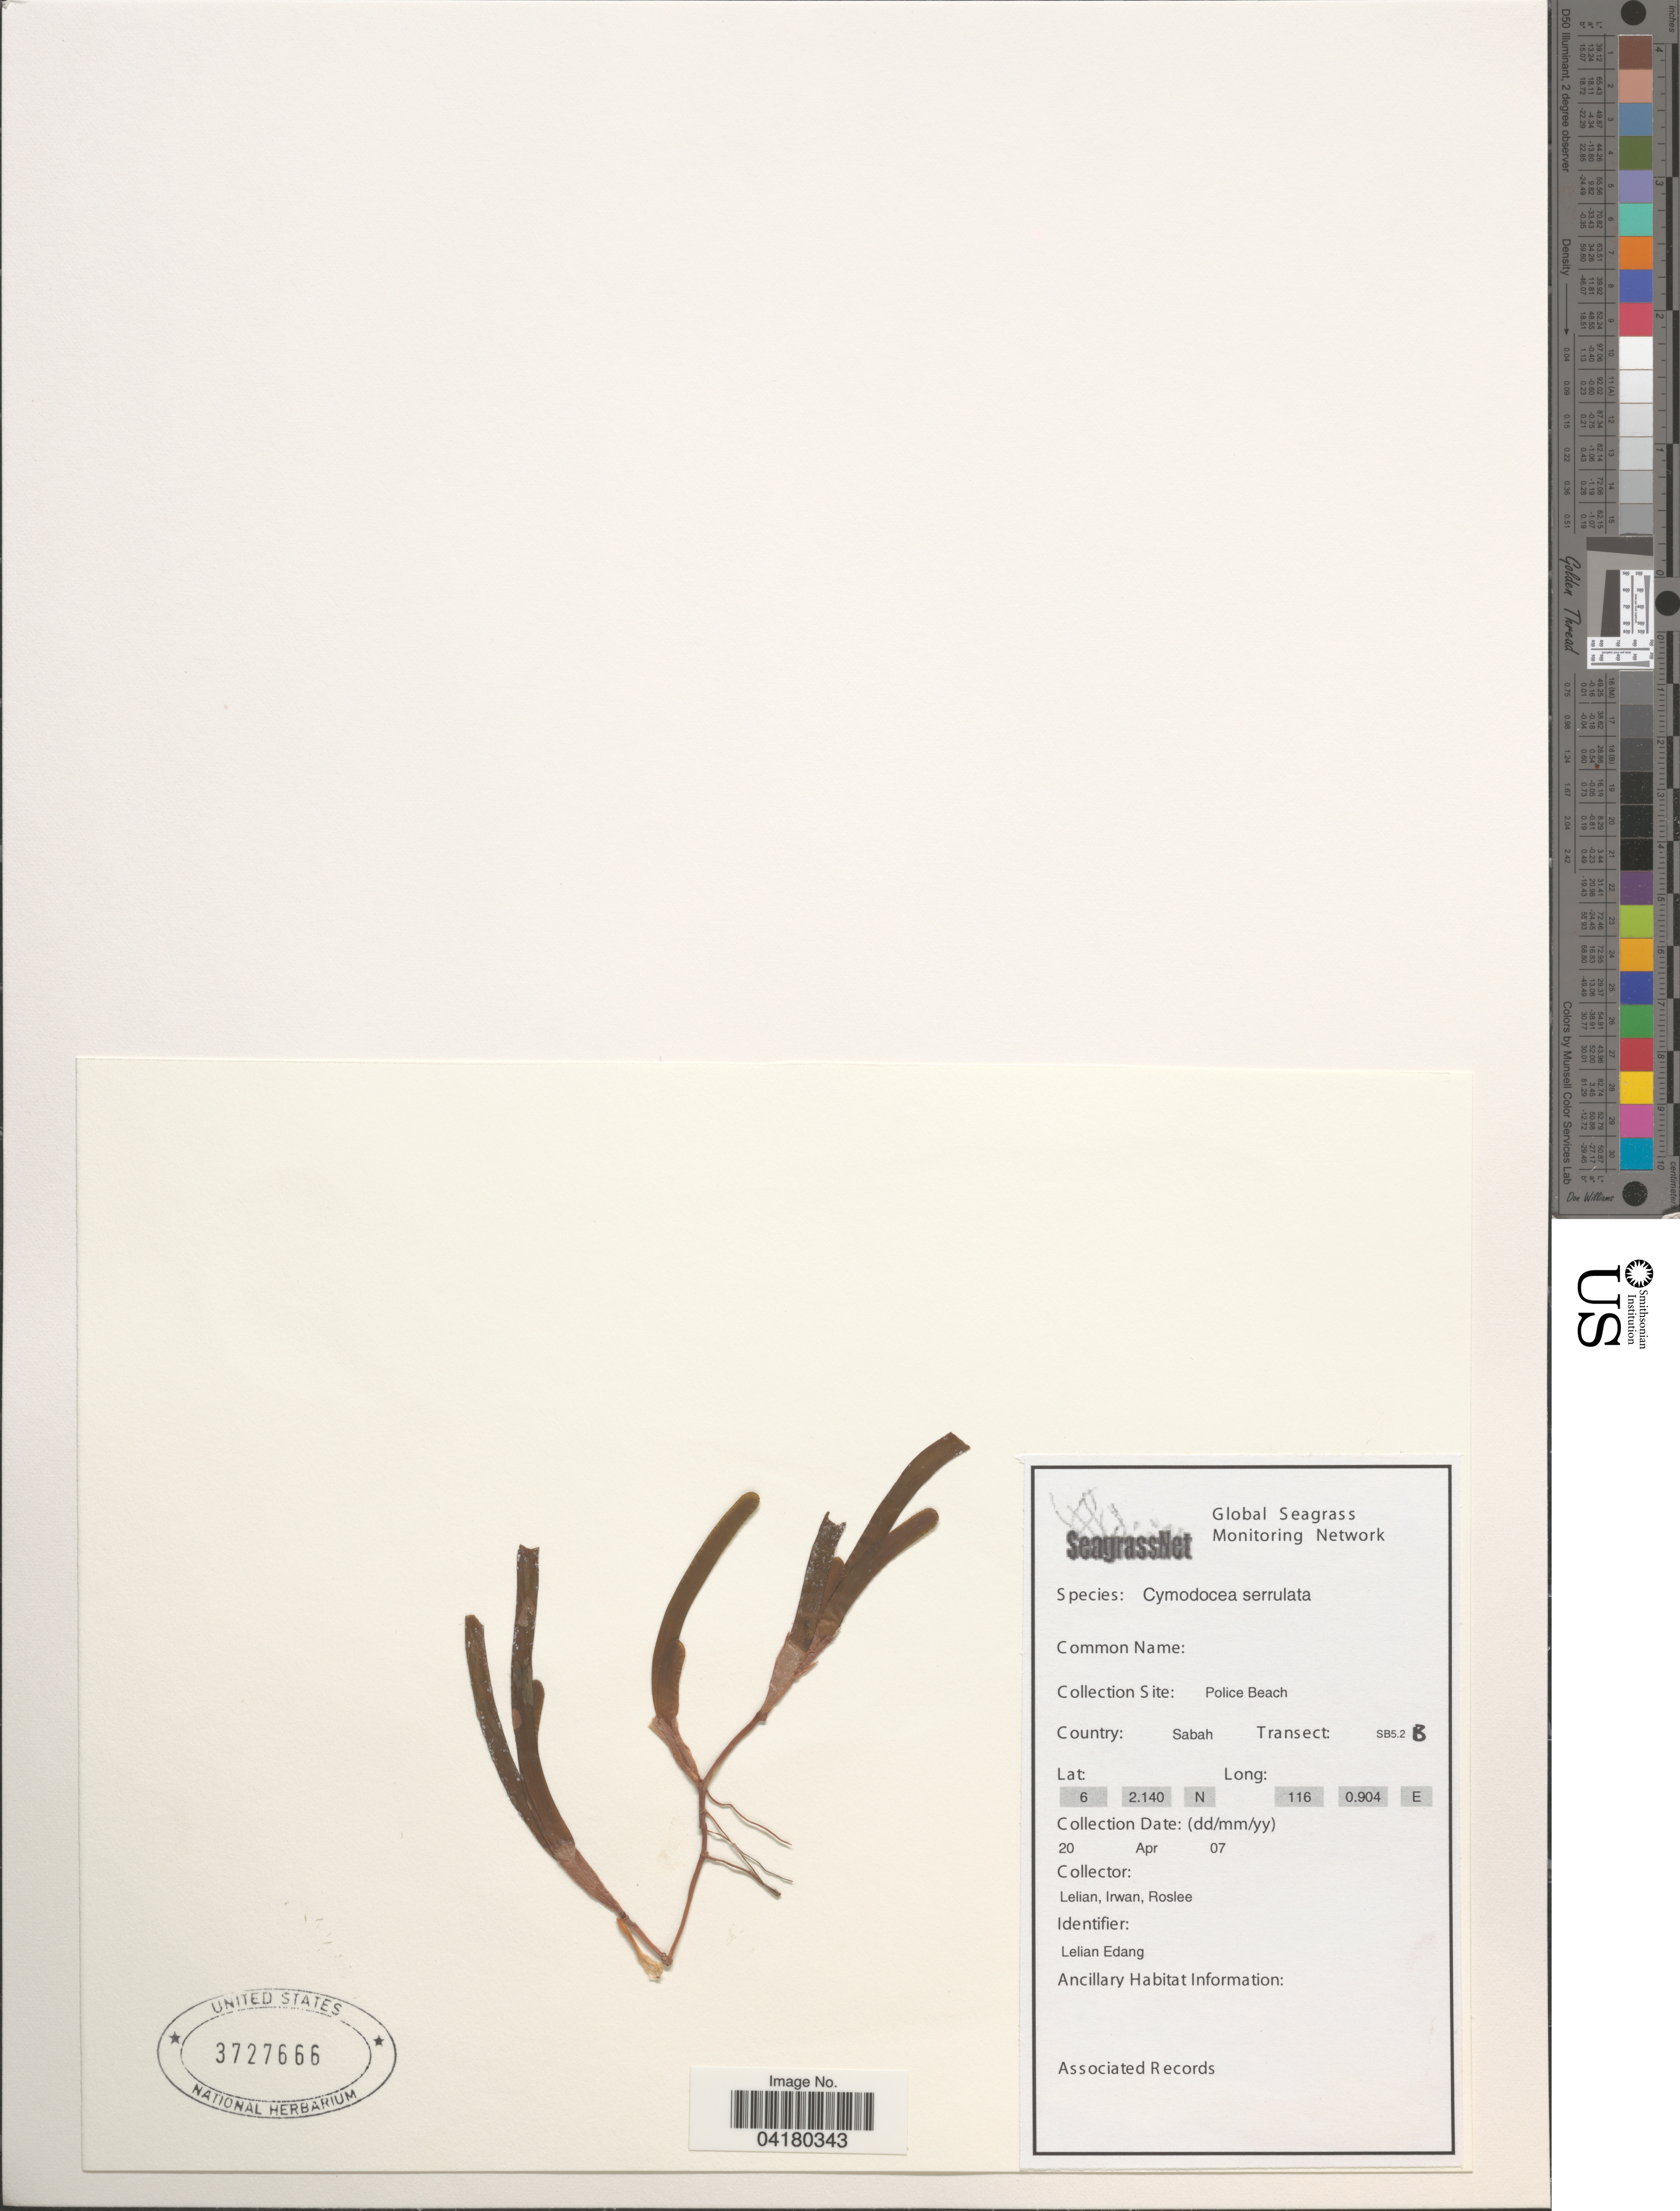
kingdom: Plantae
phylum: Tracheophyta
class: Liliopsida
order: Alismatales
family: Cymodoceaceae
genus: Cymodocea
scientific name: Cymodocea serrulata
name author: (R. Br.) Magnus & Ashers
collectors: Lelian, Irwan & Roslee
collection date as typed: Transcribed d/m/y: 20/4/7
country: Malaysia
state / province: Sabah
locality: Police Beach. Transect: SB5.2B.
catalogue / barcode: US 3727666